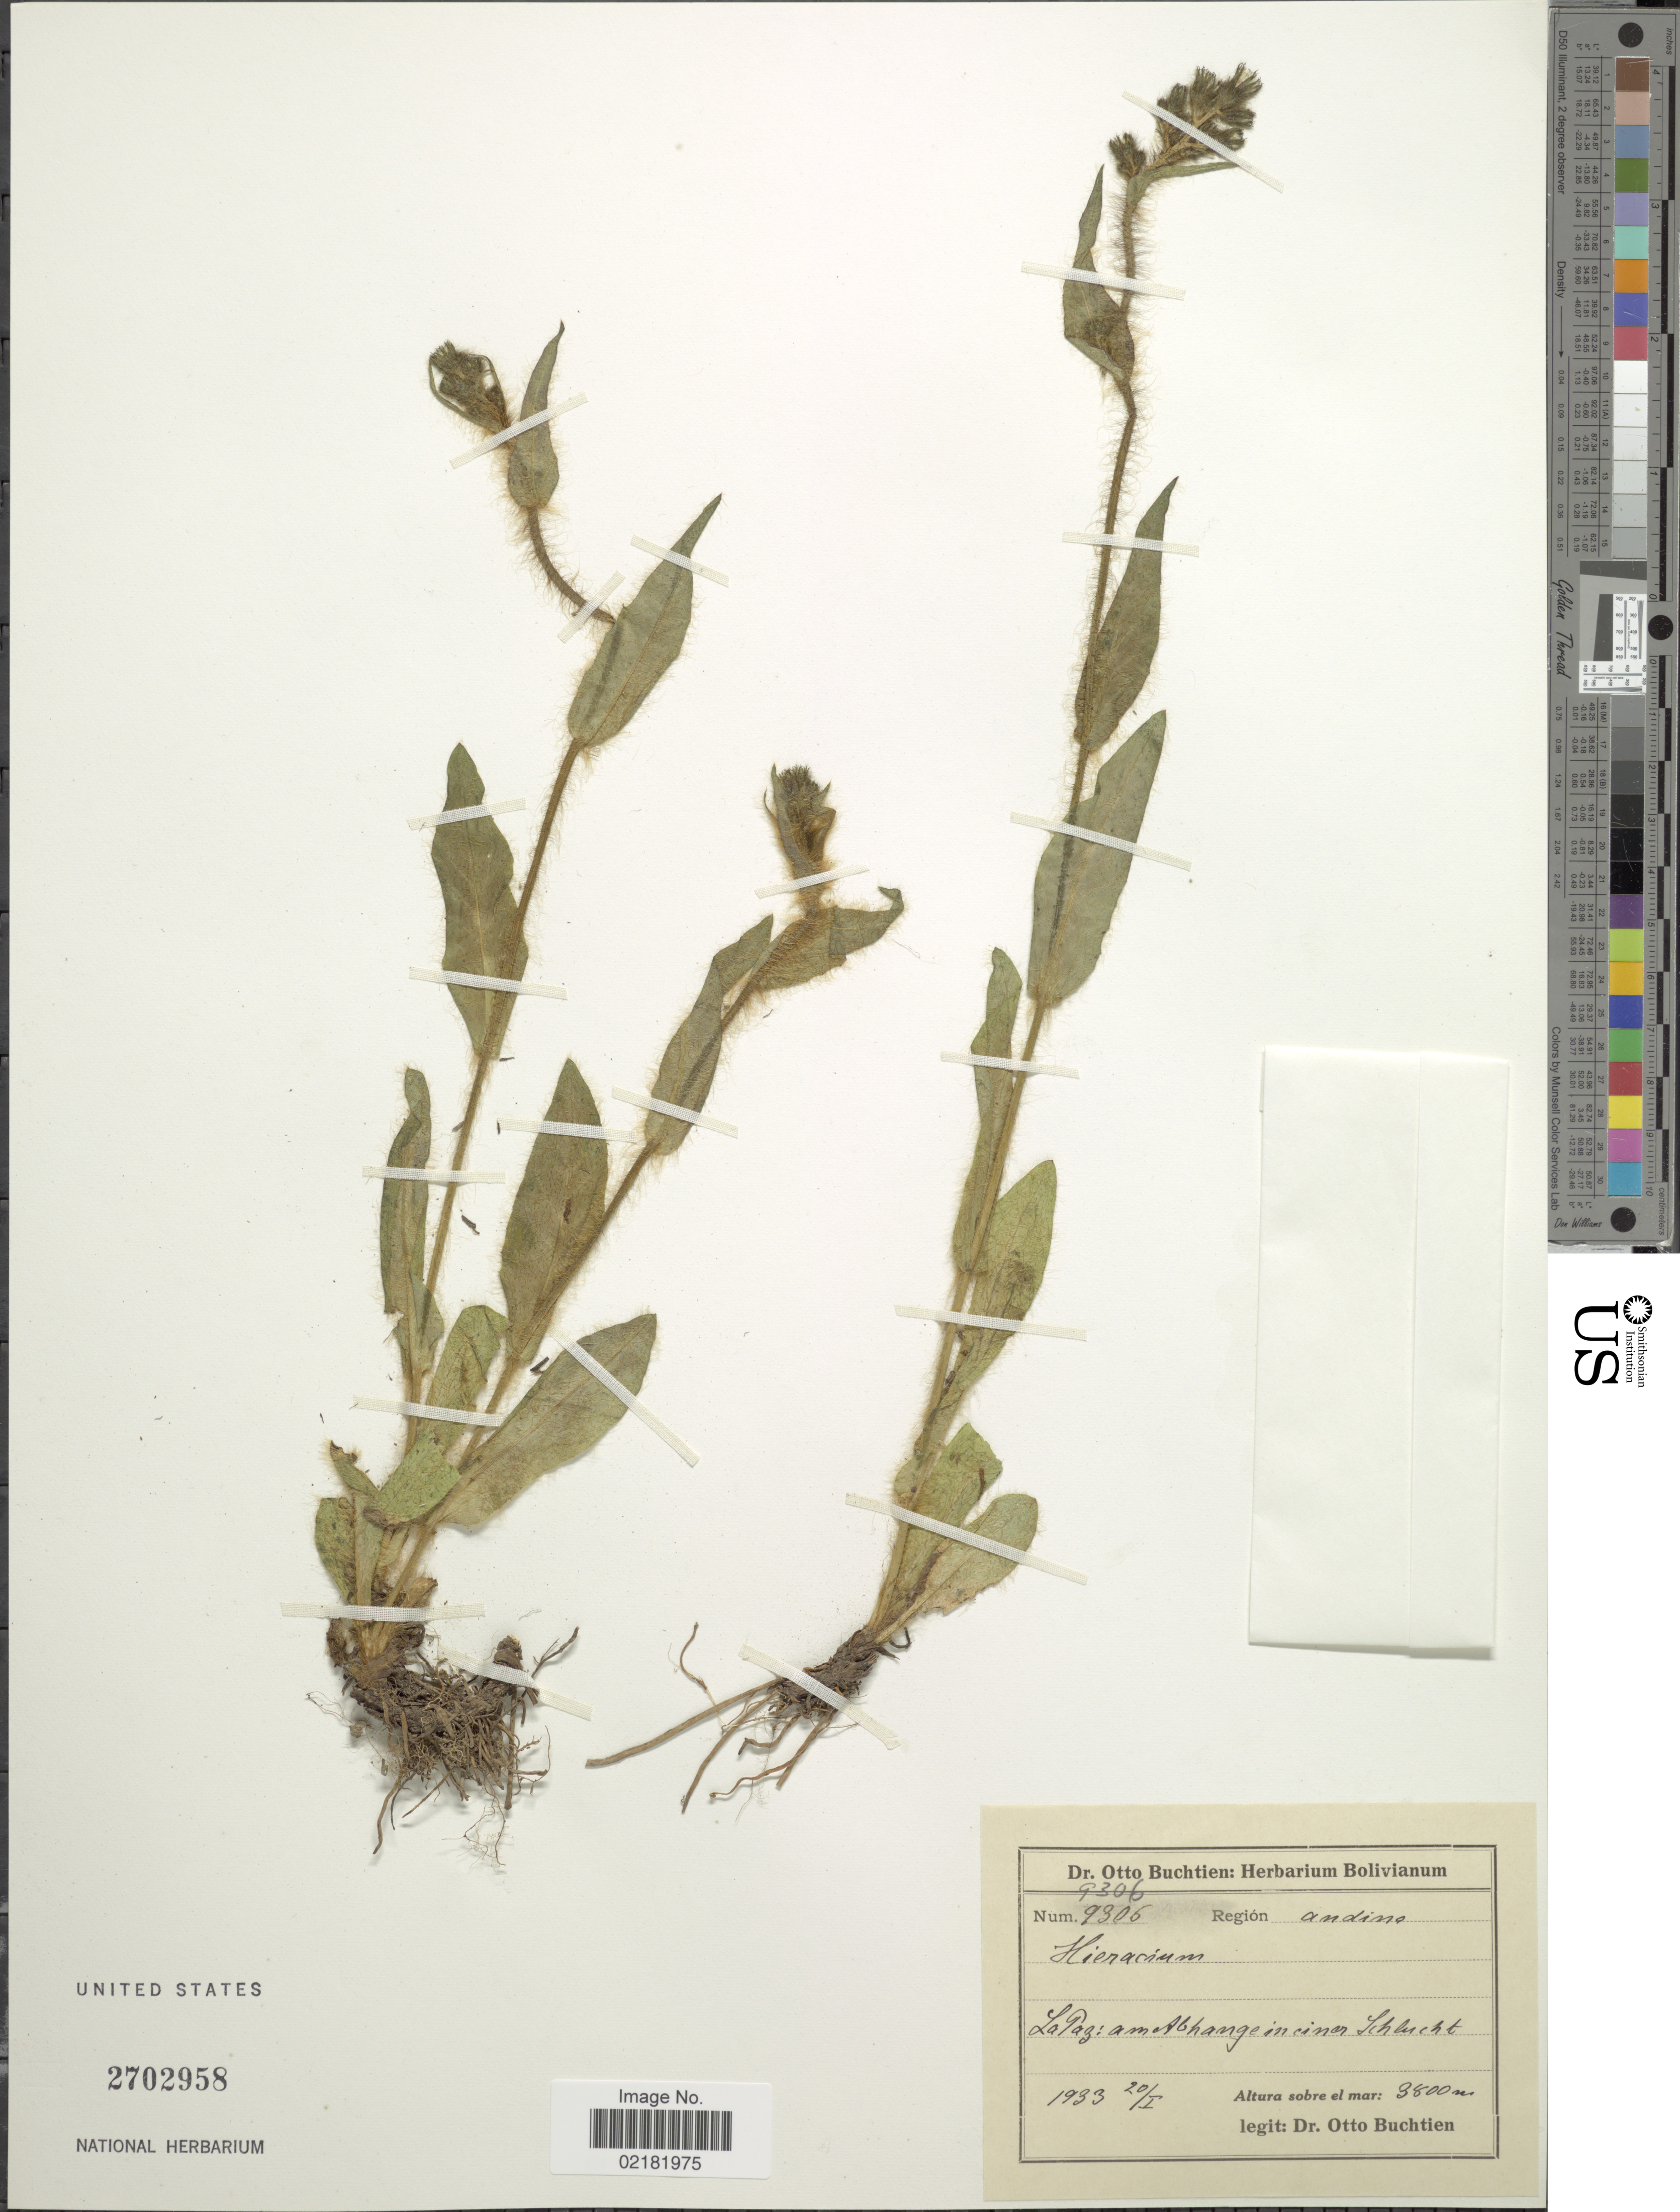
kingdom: Plantae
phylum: Tracheophyta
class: Magnoliopsida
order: Asterales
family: Asteraceae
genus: Hieracium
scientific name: Hieracium repandulare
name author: Druce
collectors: O. Buchtien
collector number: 9306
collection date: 1933-01-20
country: Bolivia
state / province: La Paz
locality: Am Abhänge in einer Schlucht ( on the slopes in aravine), region andine.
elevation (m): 3800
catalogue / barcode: US 2702958